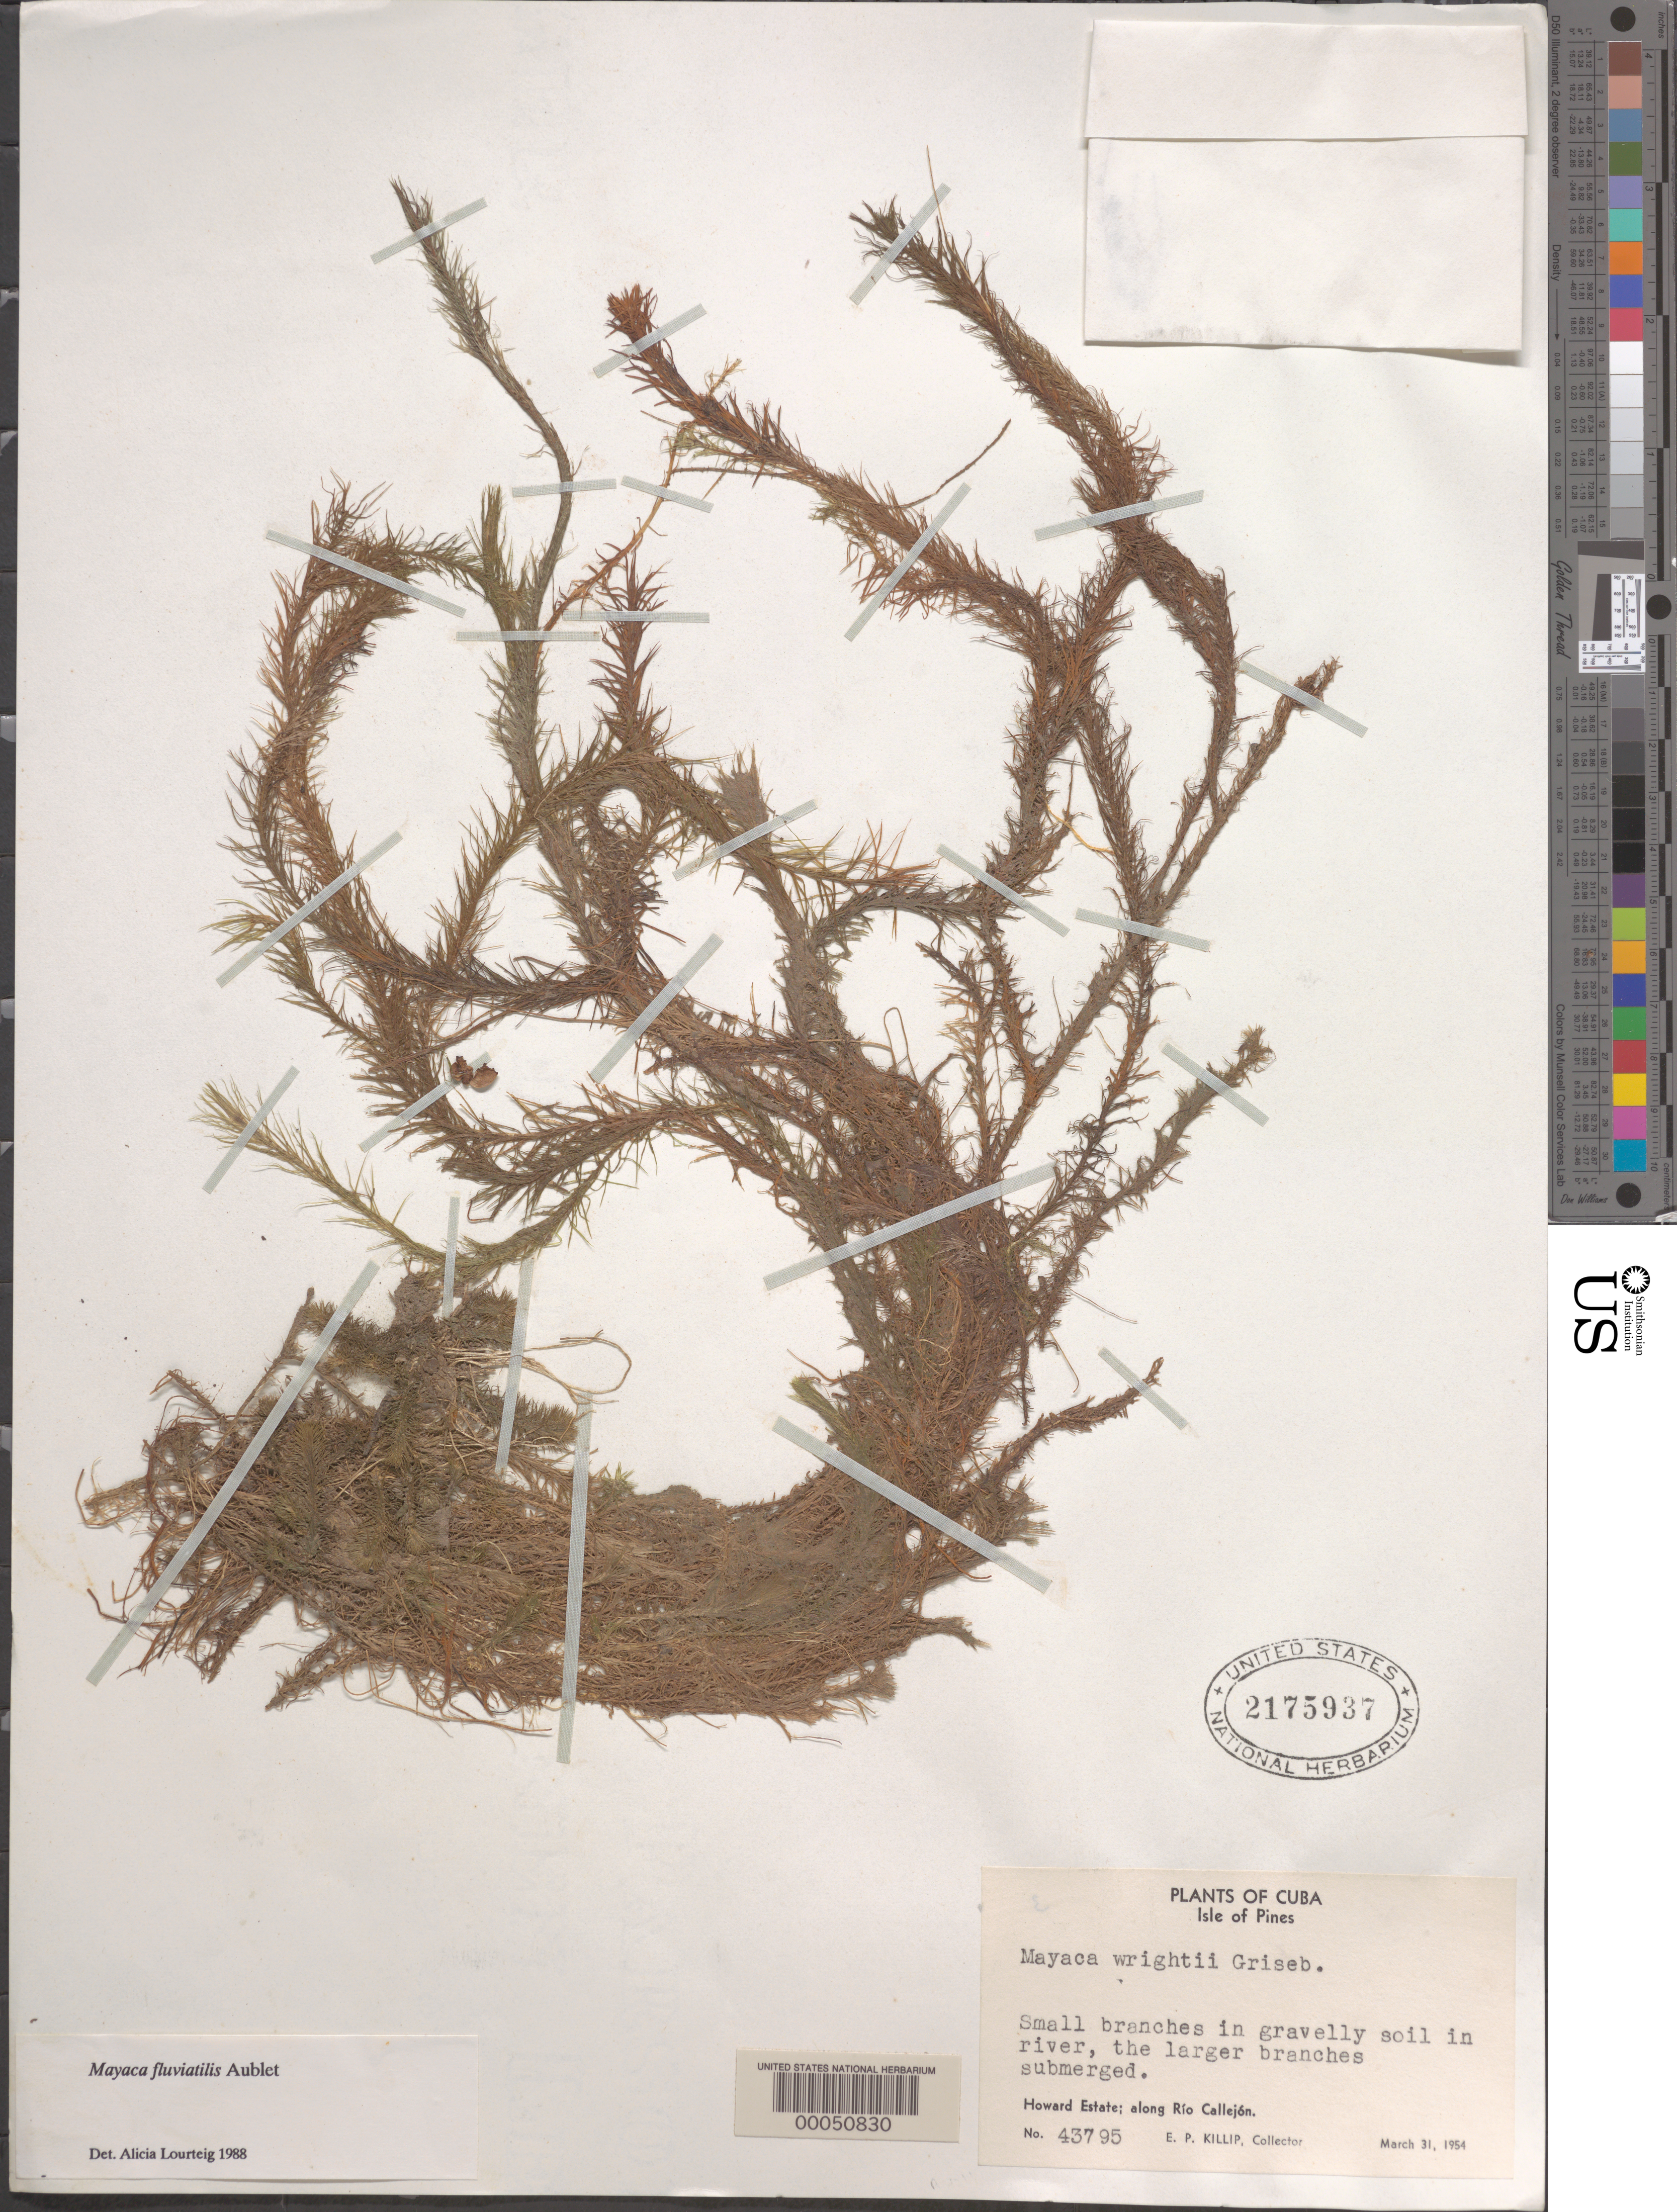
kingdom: Plantae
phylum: Tracheophyta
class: Liliopsida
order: Poales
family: Mayacaceae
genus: Mayaca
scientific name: Mayaca fluviatilis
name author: Aubl.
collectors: E. P. Killip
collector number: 43795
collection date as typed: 31 Mar 1954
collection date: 1954-03-31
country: Cuba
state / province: Isla de La Juventud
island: Isla de La Juventud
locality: Isle of pines. [province originally recorded as la habana.]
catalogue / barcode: US 2175937